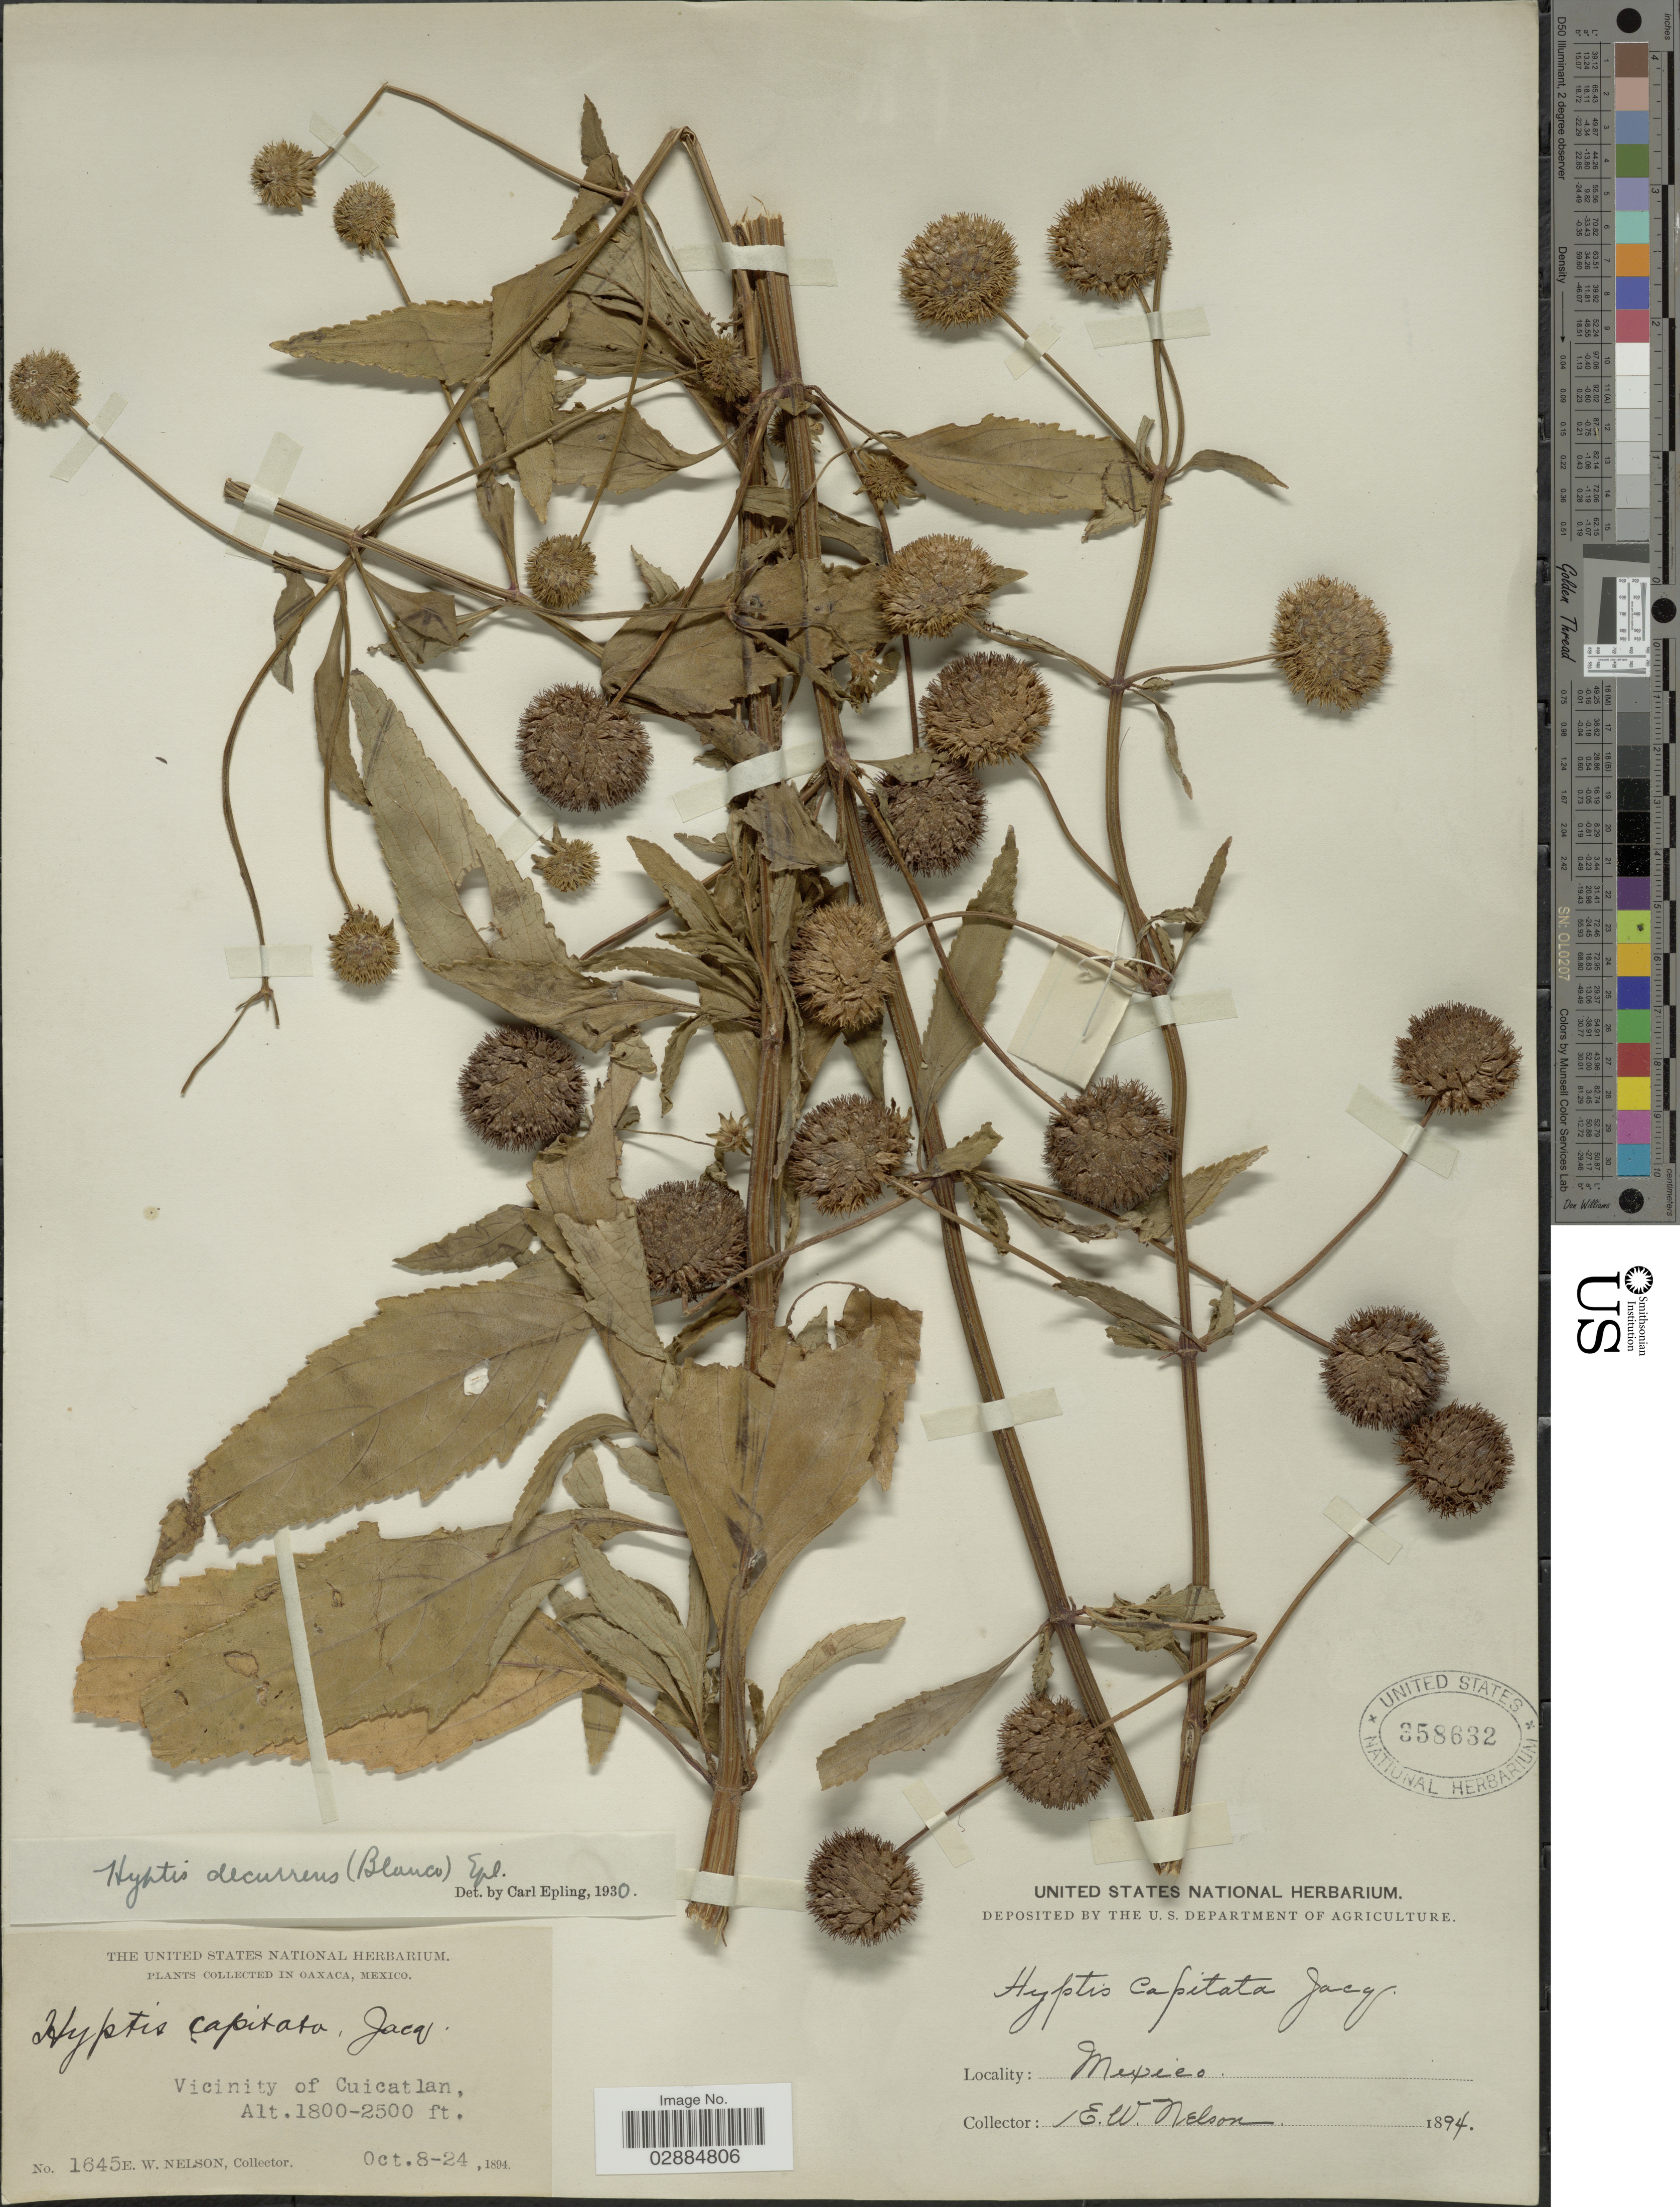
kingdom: Plantae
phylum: Tracheophyta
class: Magnoliopsida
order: Lamiales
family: Lamiaceae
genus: Hyptis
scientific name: Hyptis capitata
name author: Jacq.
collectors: E. W. Nelson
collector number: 1645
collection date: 1894-10-08/1894-10-24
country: Mexico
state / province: Oaxaca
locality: Vicinity of Cuicatlan.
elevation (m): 549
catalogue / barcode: US 358632